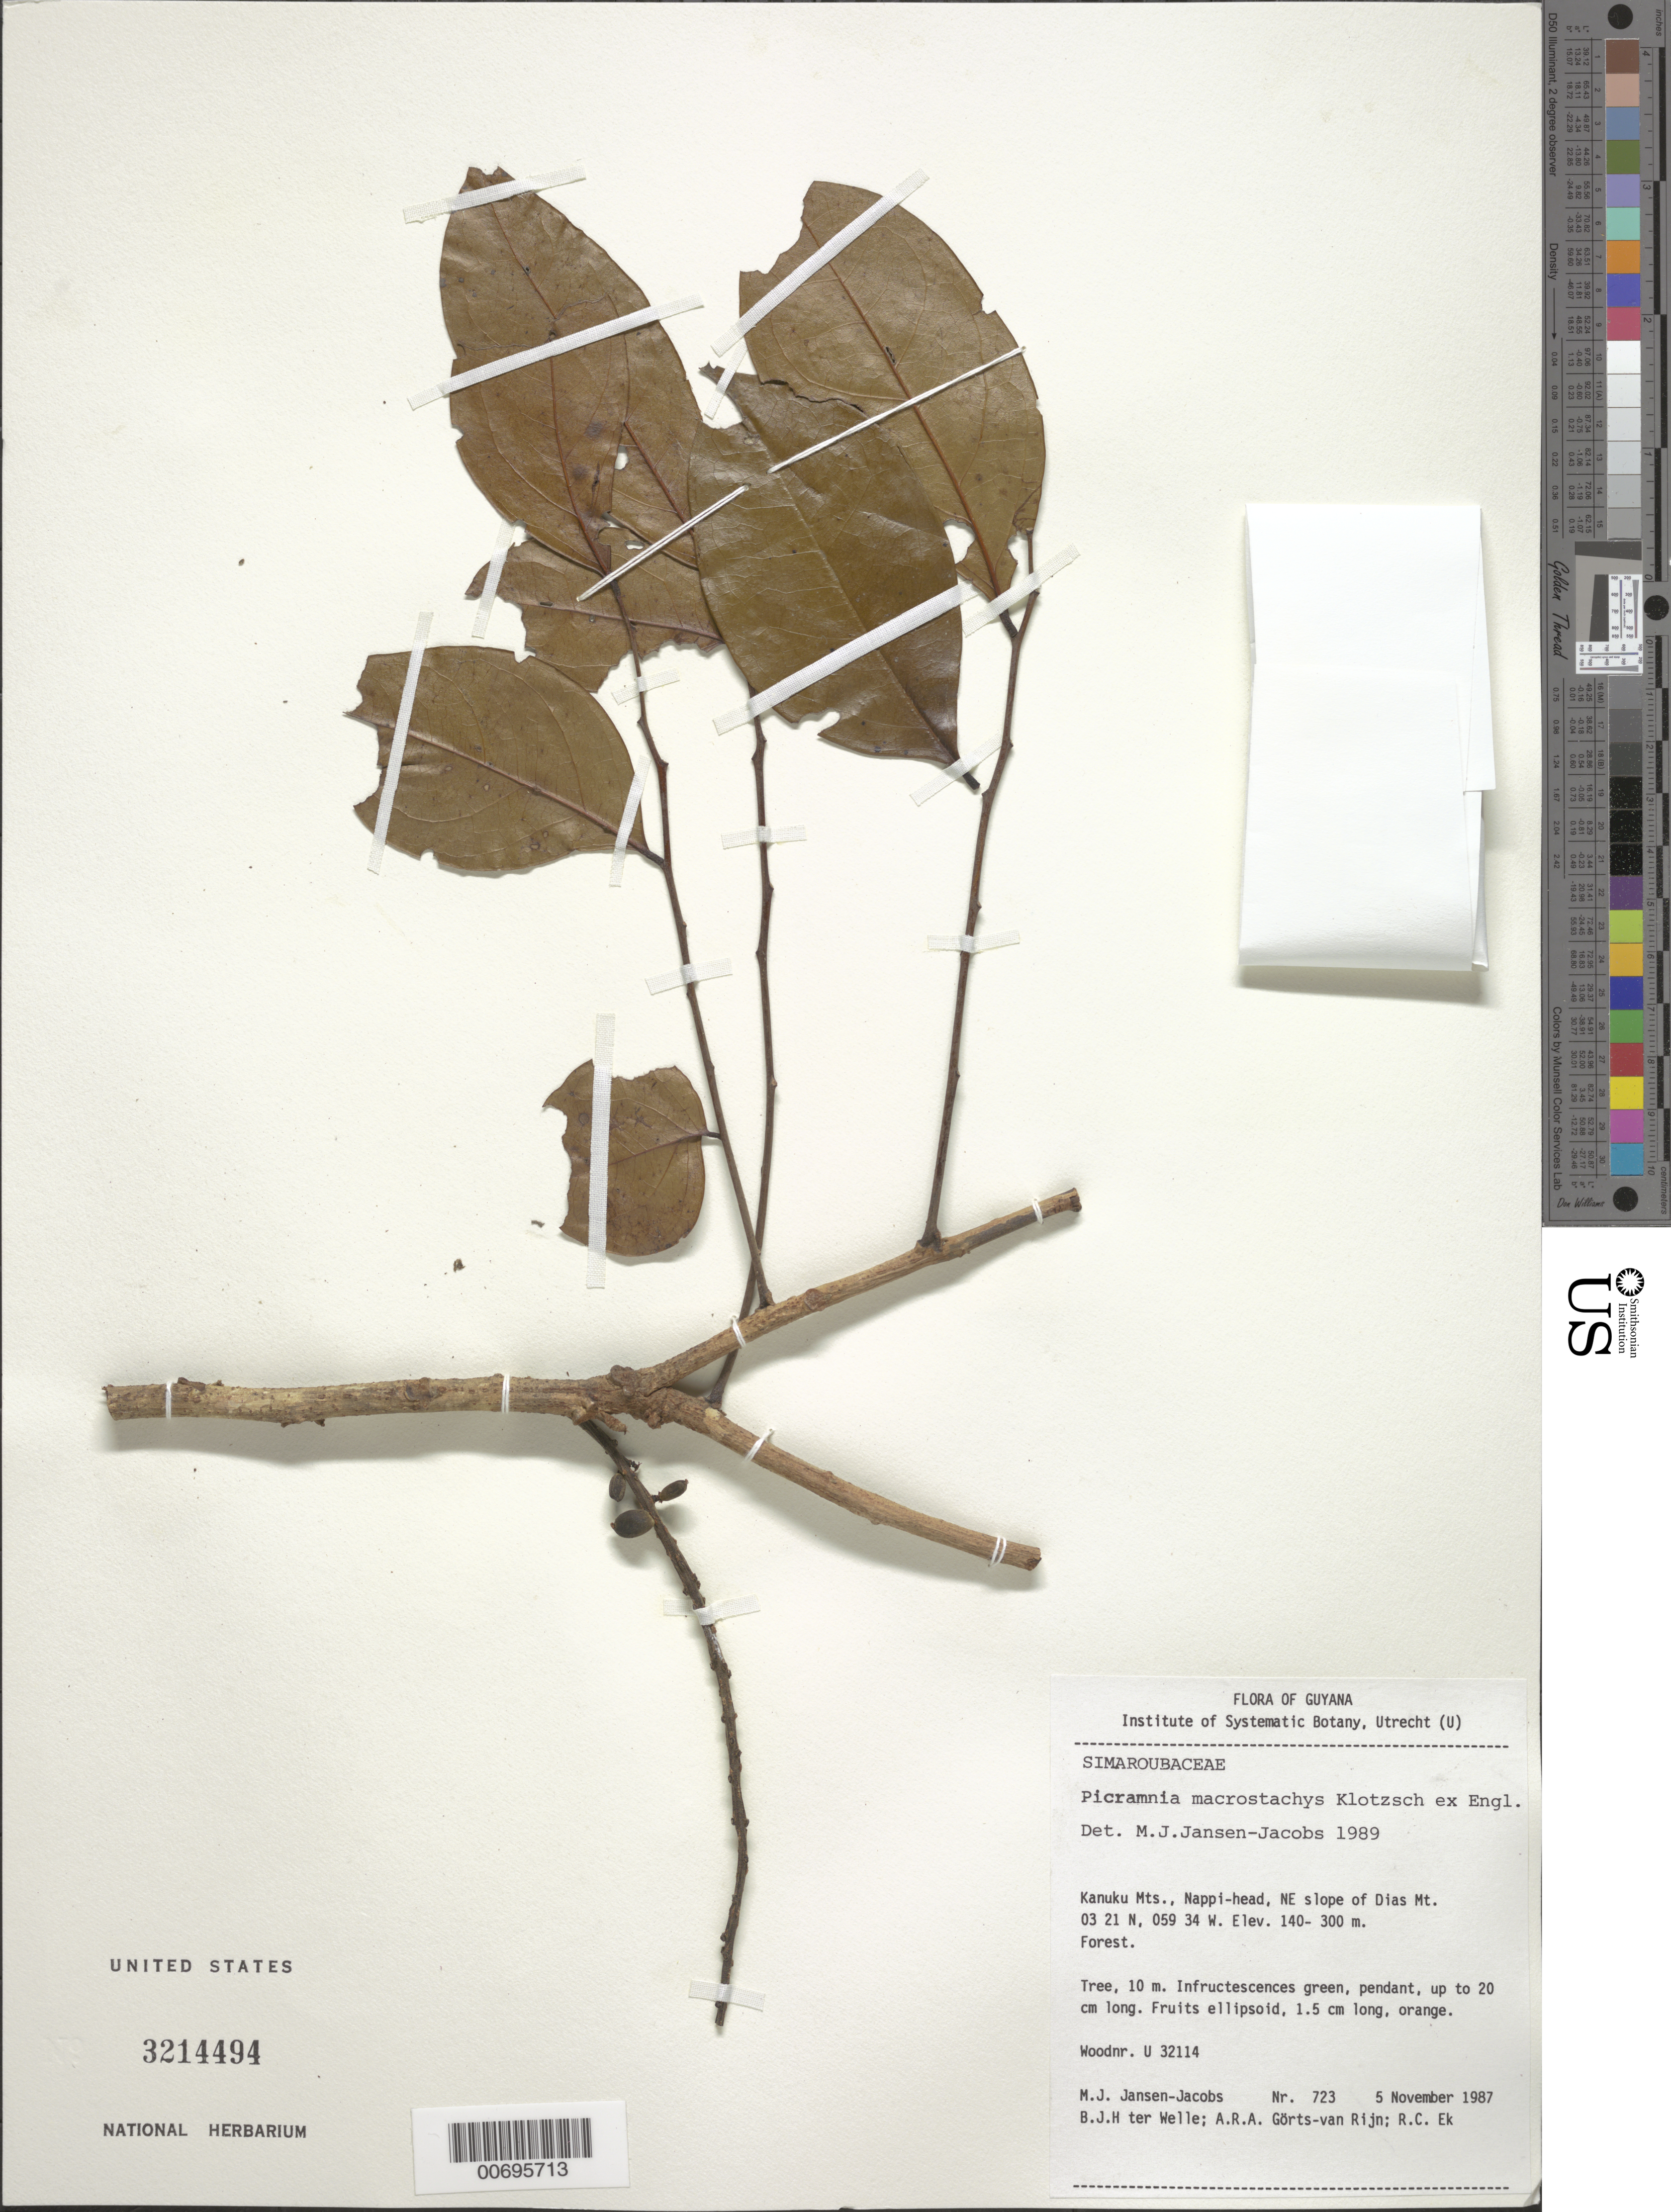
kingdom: Plantae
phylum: Tracheophyta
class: Magnoliopsida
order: Picramniales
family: Picramniaceae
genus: Picramnia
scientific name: Picramnia macrostachys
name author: Engl.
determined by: Jansen-Jacobs, M. J., (U), Nationaal Herbarium Nederland, Utrecht University branch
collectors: M. J. Jansen-Jacobs, B. Welle, A. .R. A. Görts-van Rijn & R. C. Ek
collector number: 723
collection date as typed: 5-Nov-87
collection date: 1987-11-05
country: Guyana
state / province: U. Takutu-U. Essequibo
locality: Kanuku Mts., Nappi Head, NE slope of Dias Mt.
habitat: Forest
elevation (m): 140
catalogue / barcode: US 3214494